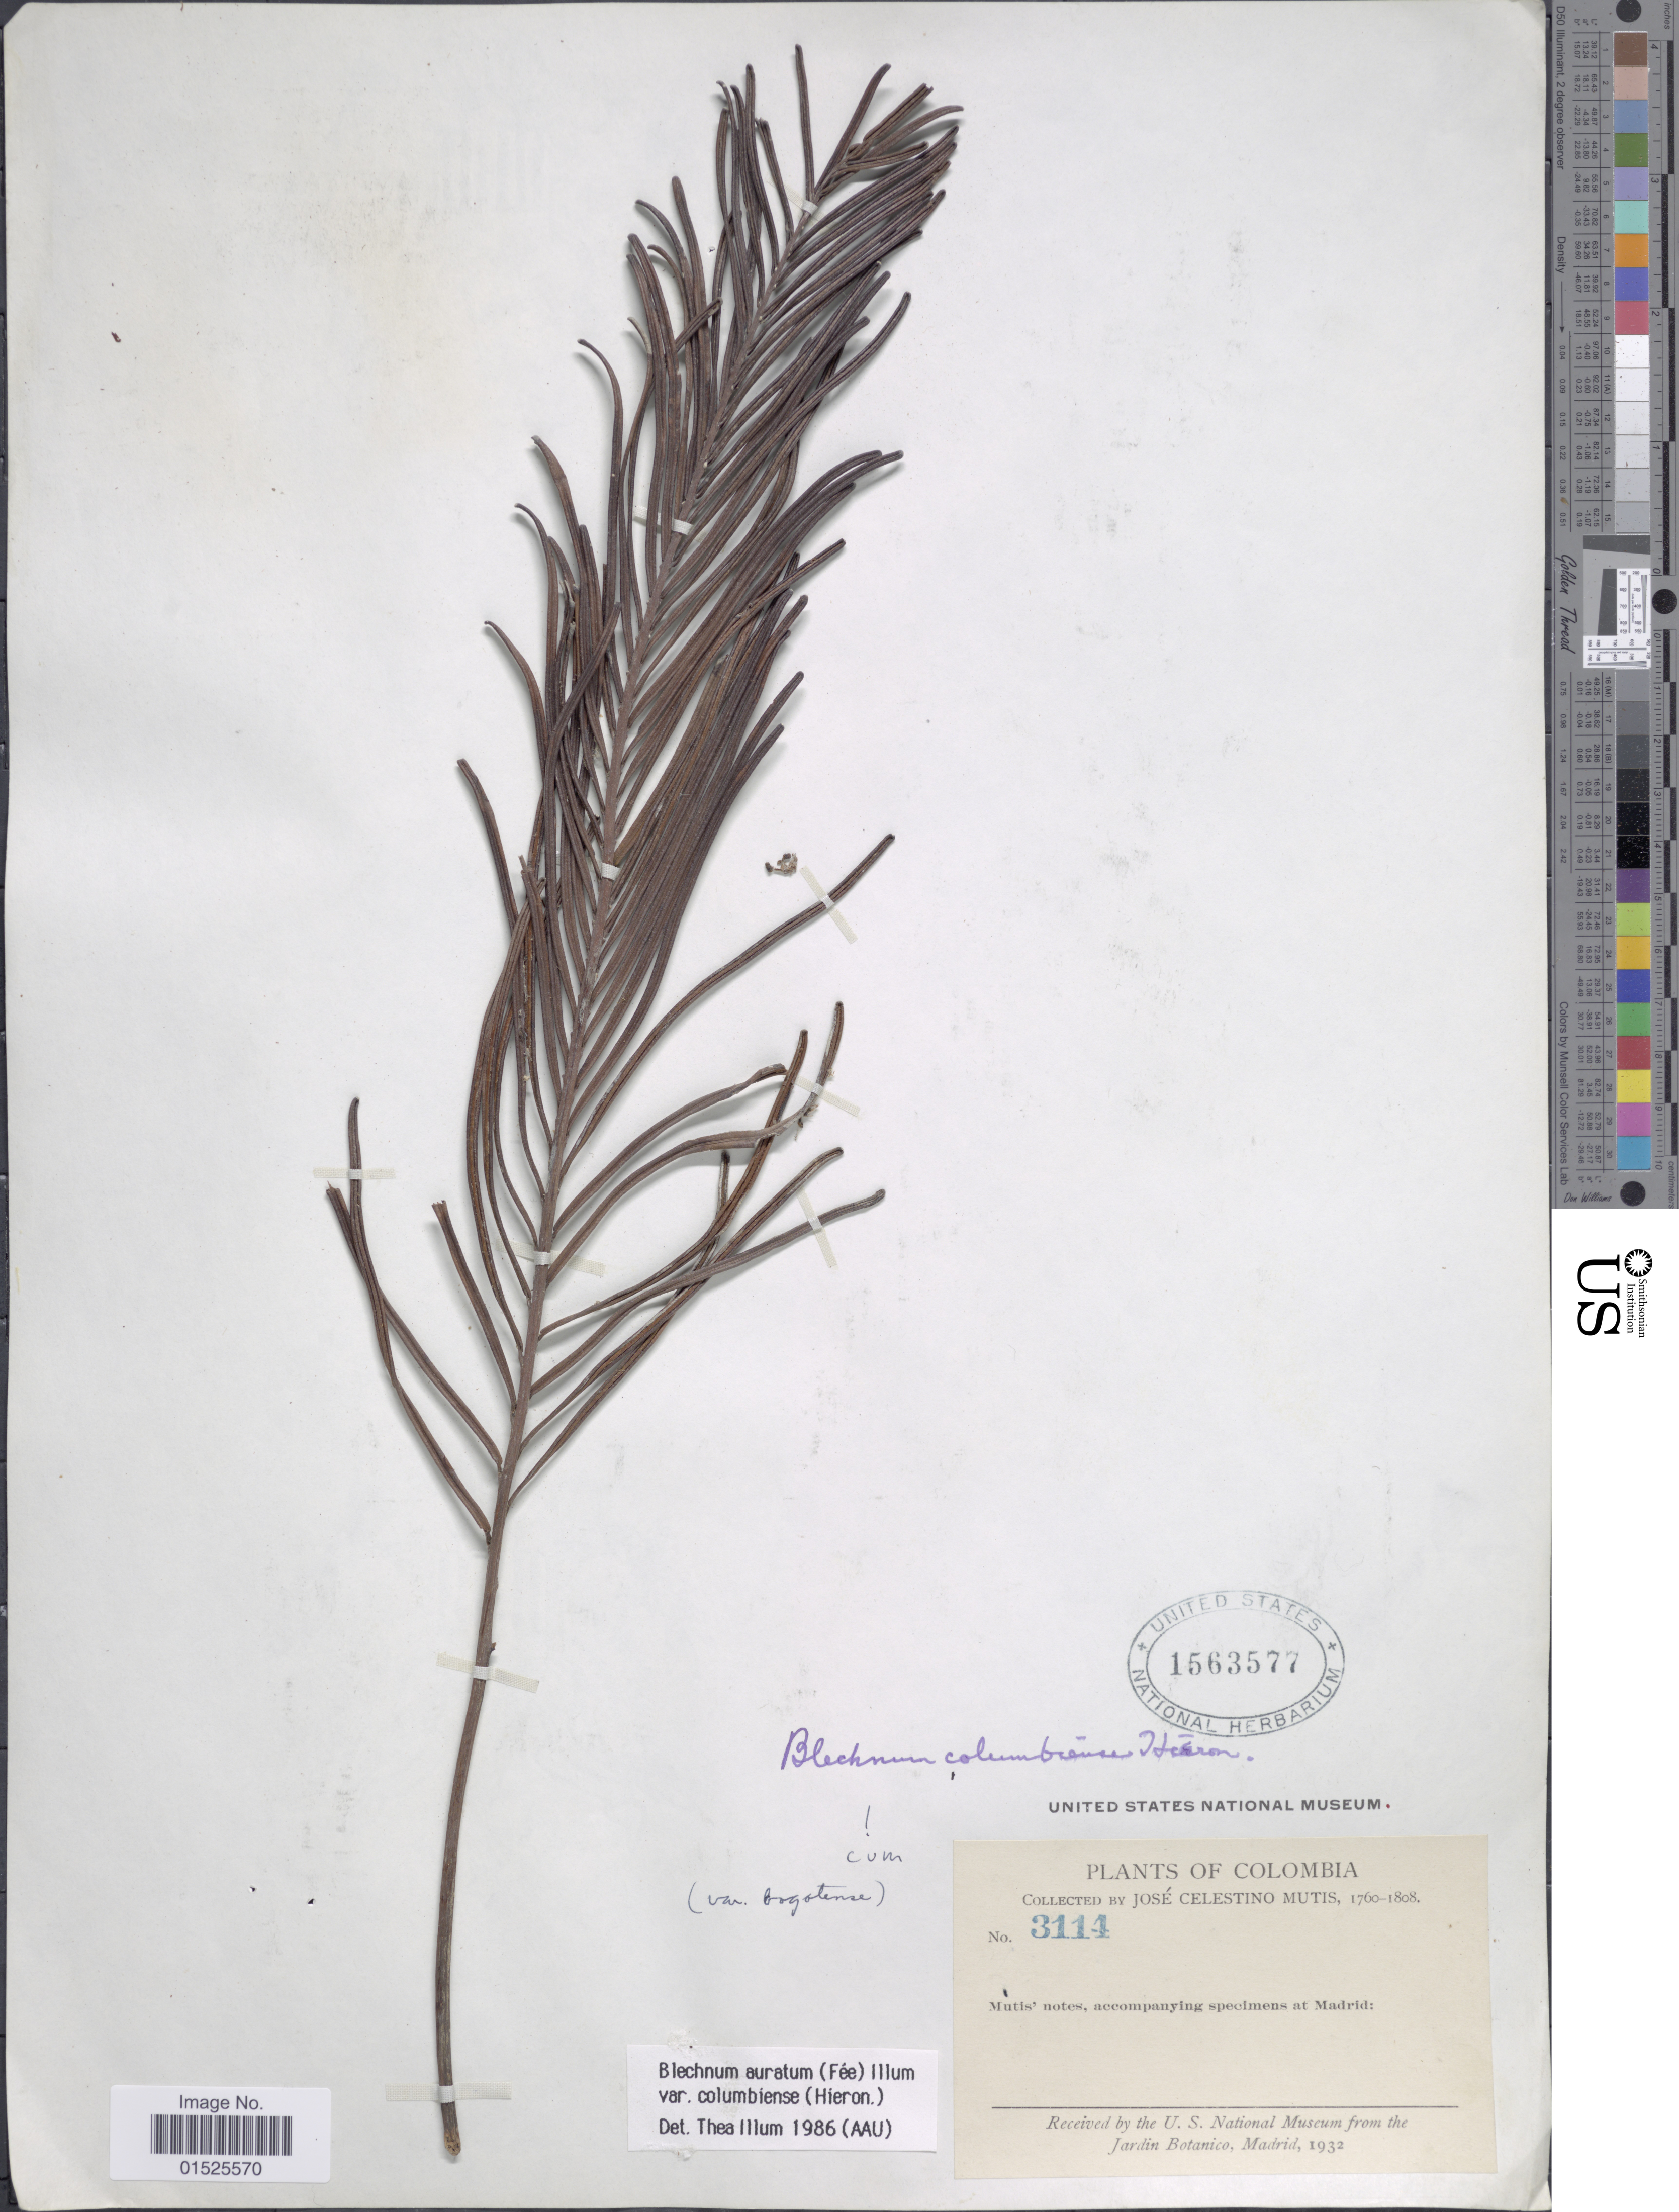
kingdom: Plantae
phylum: Tracheophyta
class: Polypodiopsida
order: Polypodiales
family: Blechnaceae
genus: Blechnum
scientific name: Blechnum columbiense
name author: Hieron.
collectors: J. C. B. Mutis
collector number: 3114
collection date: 1760/1808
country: Colombia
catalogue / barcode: US 1563577